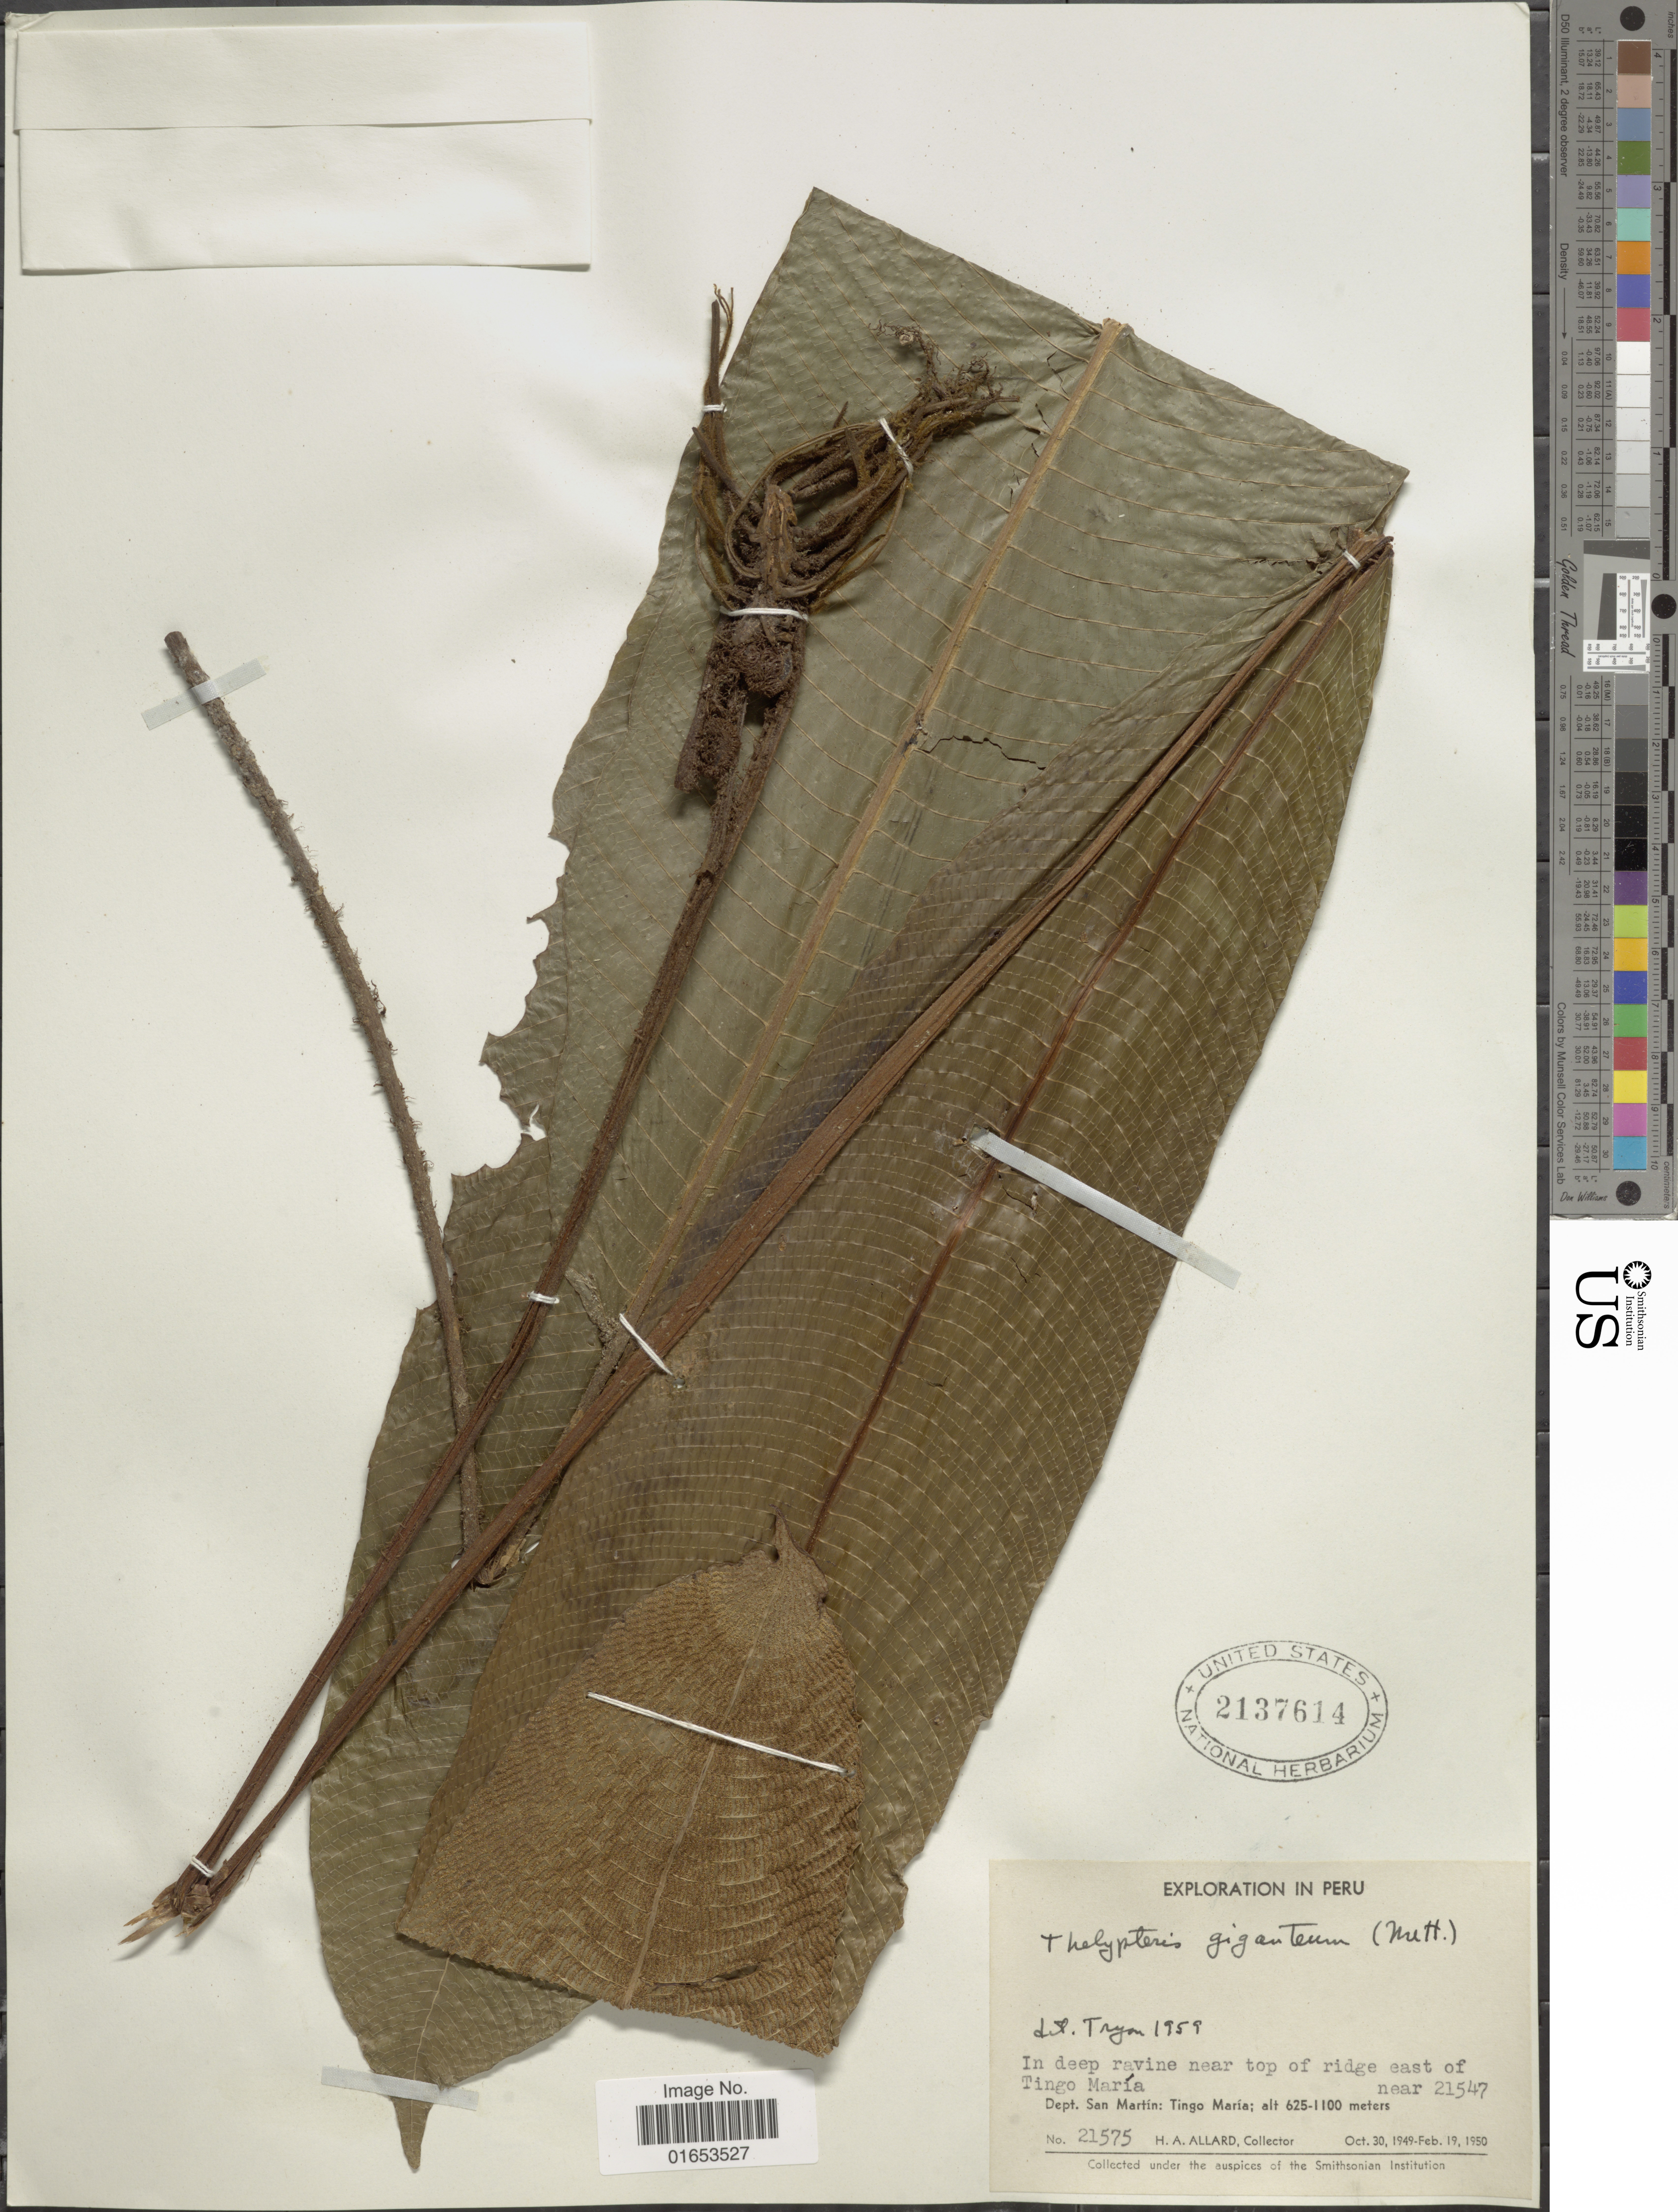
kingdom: Plantae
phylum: Tracheophyta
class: Polypodiopsida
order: Polypodiales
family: Thelypteridaceae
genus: Meniscium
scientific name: Meniscium giganteum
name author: Mett.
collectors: H. A. Allard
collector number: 21575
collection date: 1949-10-30/1950-02-19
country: Peru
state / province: San Martín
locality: Tingo Maria. near top of ridge east of Tingo María. near 21547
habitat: in deep ravine near top of ridge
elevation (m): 625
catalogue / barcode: US 2137614